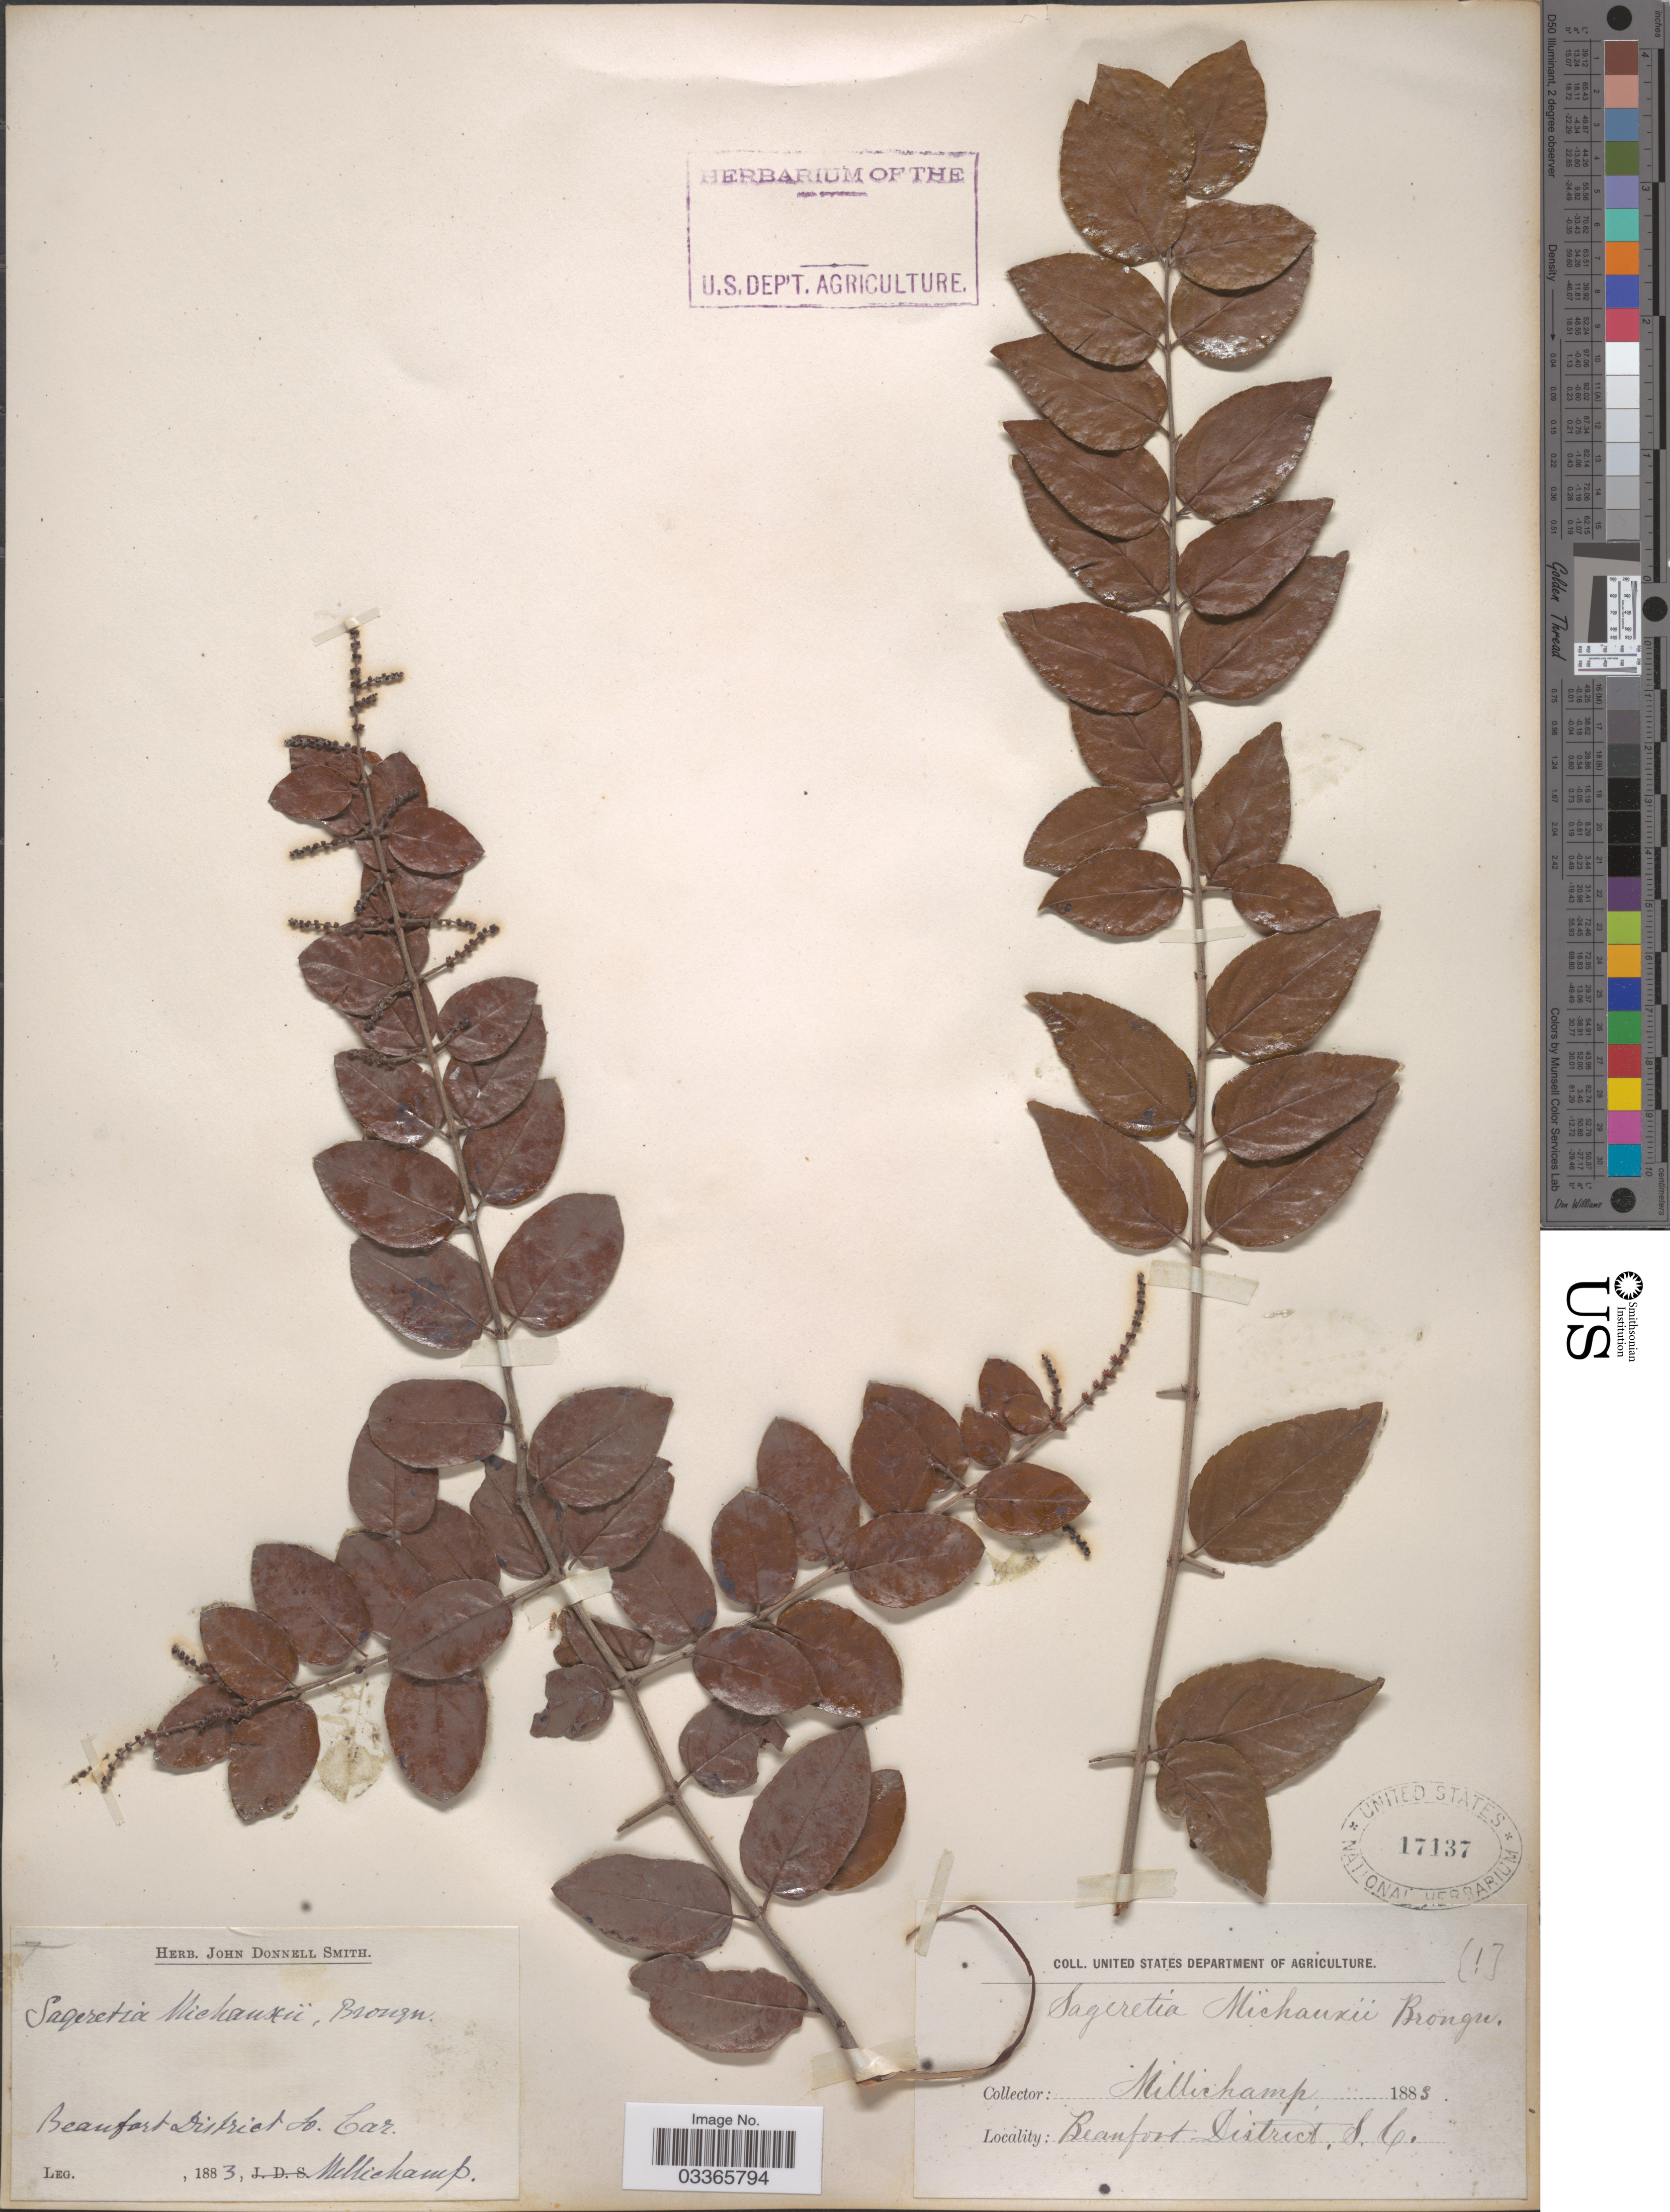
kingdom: Plantae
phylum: Tracheophyta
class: Magnoliopsida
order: Rosales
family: Rhamnaceae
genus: Sageretia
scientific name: Sageretia minutiflora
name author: (Michx.) Trel.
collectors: -. Mellichamp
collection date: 1883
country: United States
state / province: South Carolina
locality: Beaufort District.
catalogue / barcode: US 17137